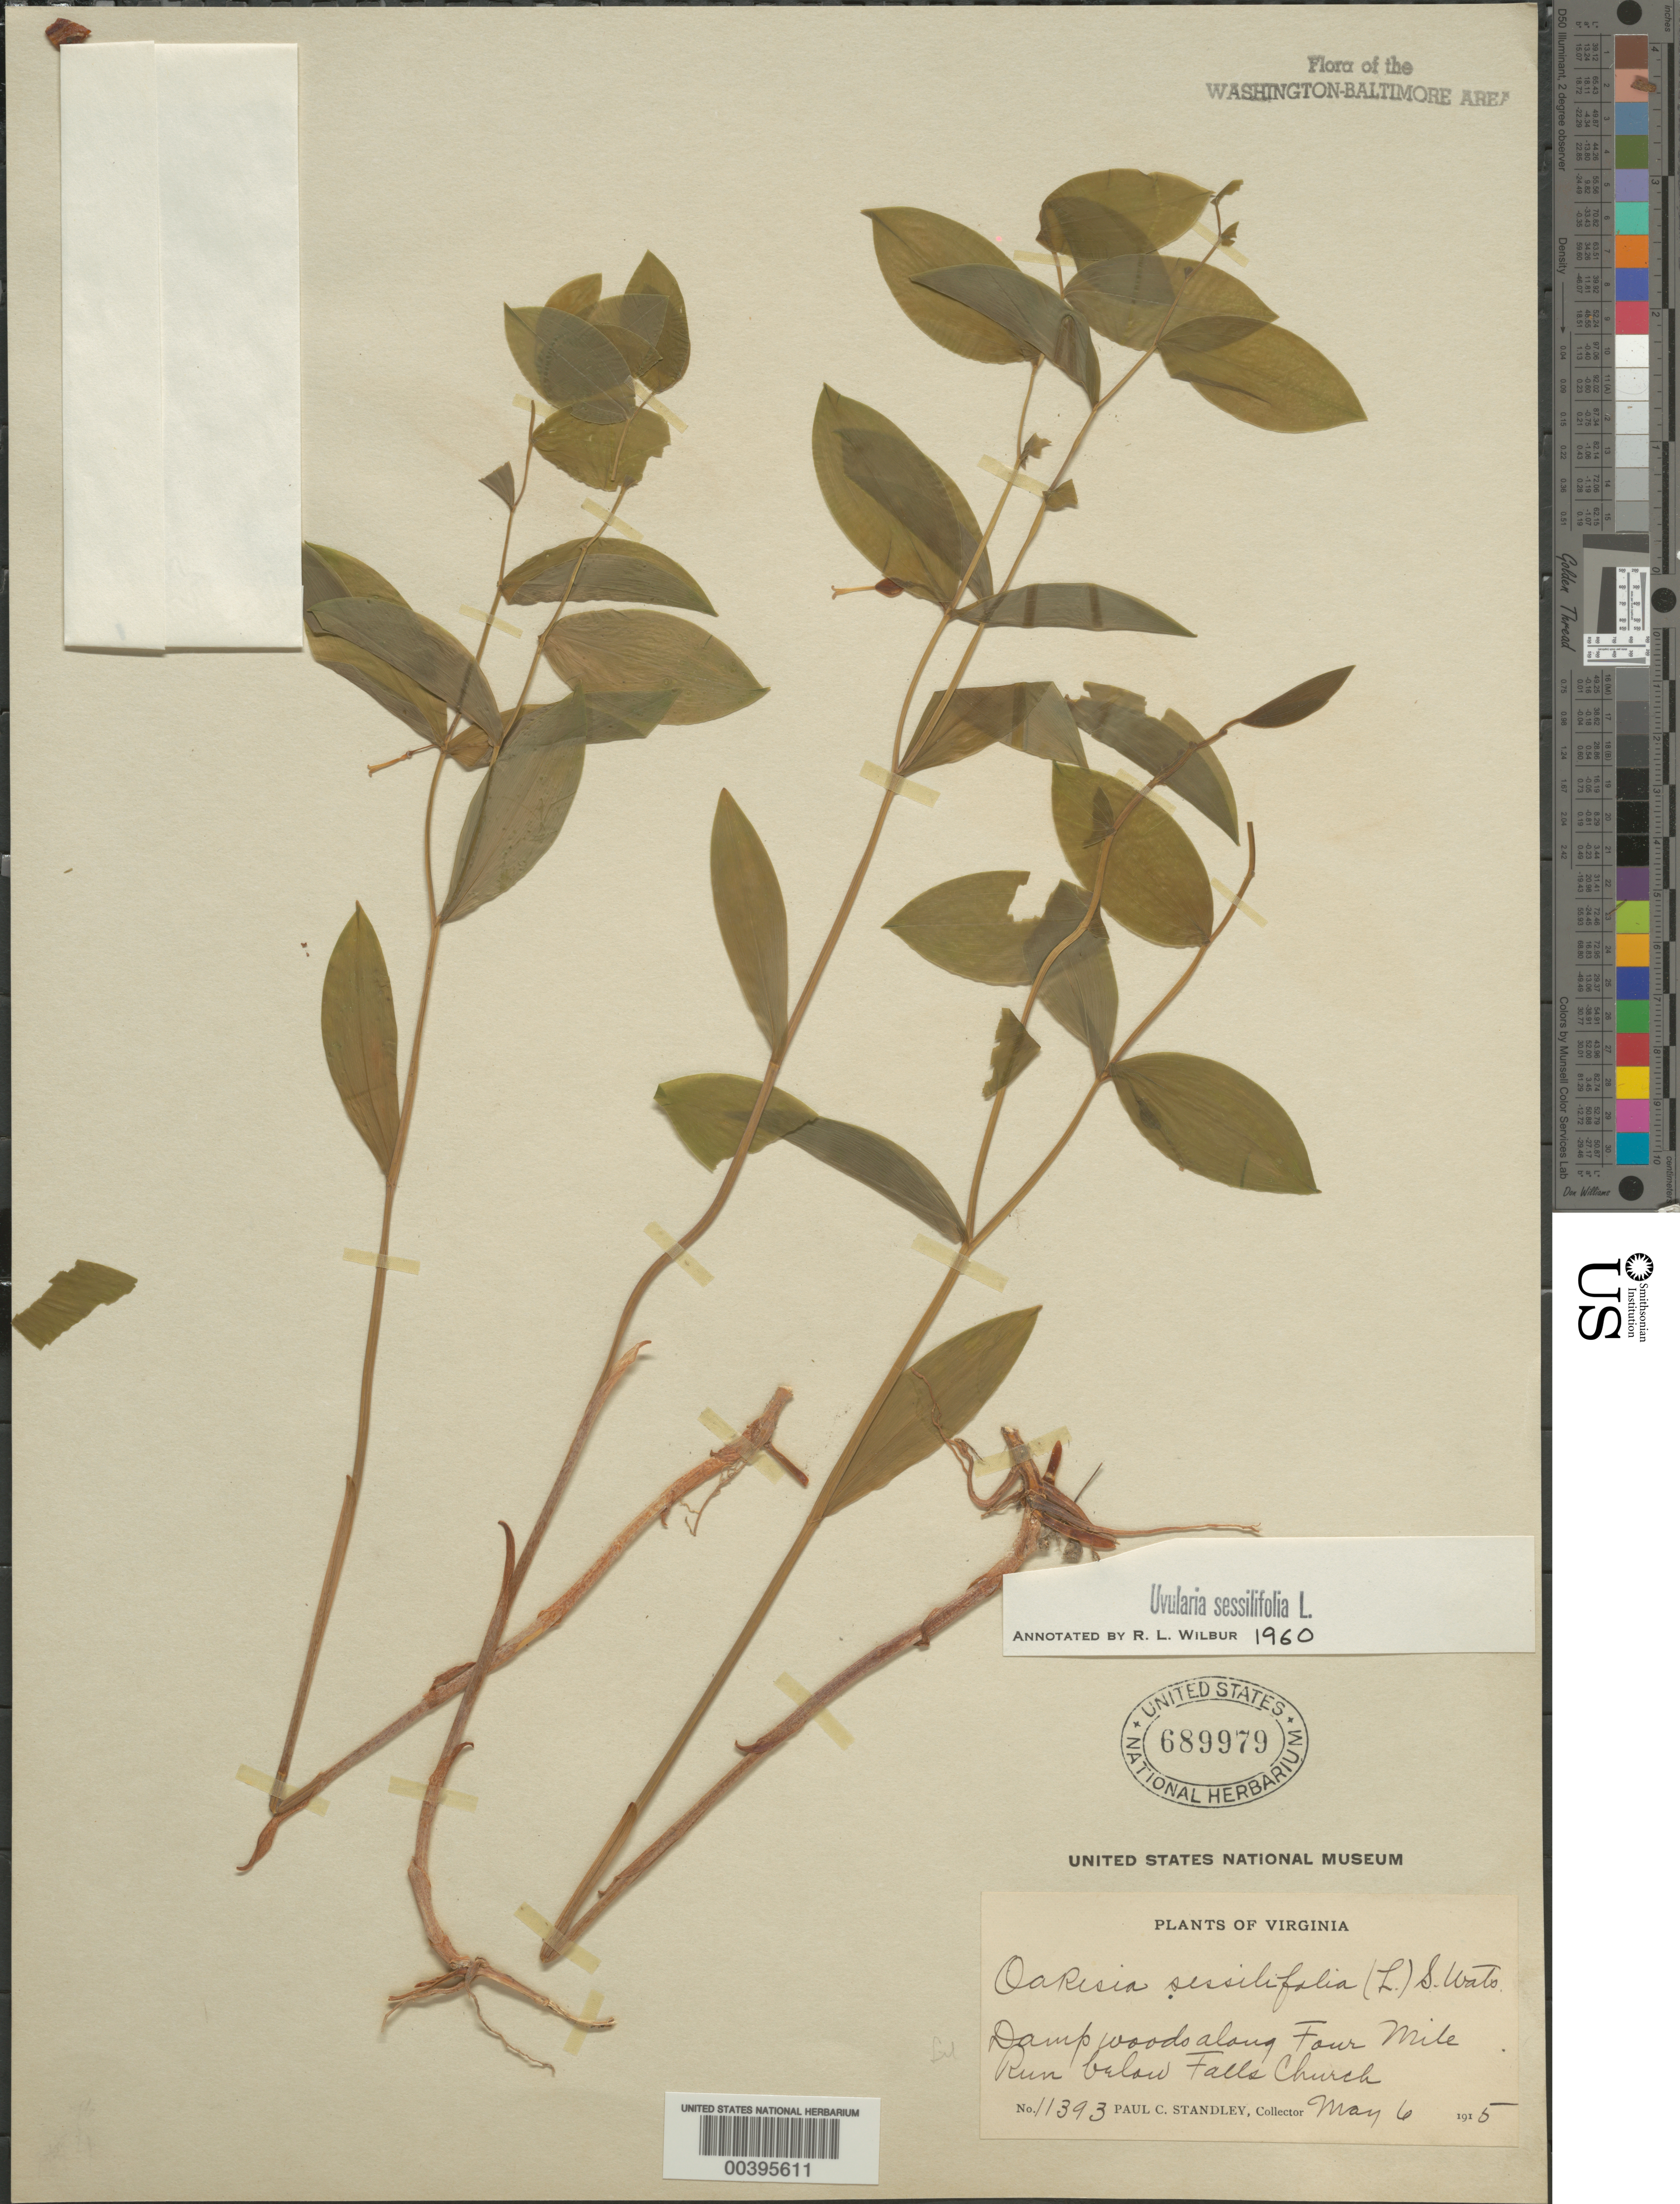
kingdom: Plantae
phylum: Tracheophyta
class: Liliopsida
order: Liliales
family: Colchicaceae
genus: Uvularia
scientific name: Uvularia sessilifolia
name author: L.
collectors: P. C. Standley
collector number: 11393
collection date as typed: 06 May 1915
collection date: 1915-05-06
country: United States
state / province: Virginia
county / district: Arlington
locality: Four Mile Run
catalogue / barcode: US 689979